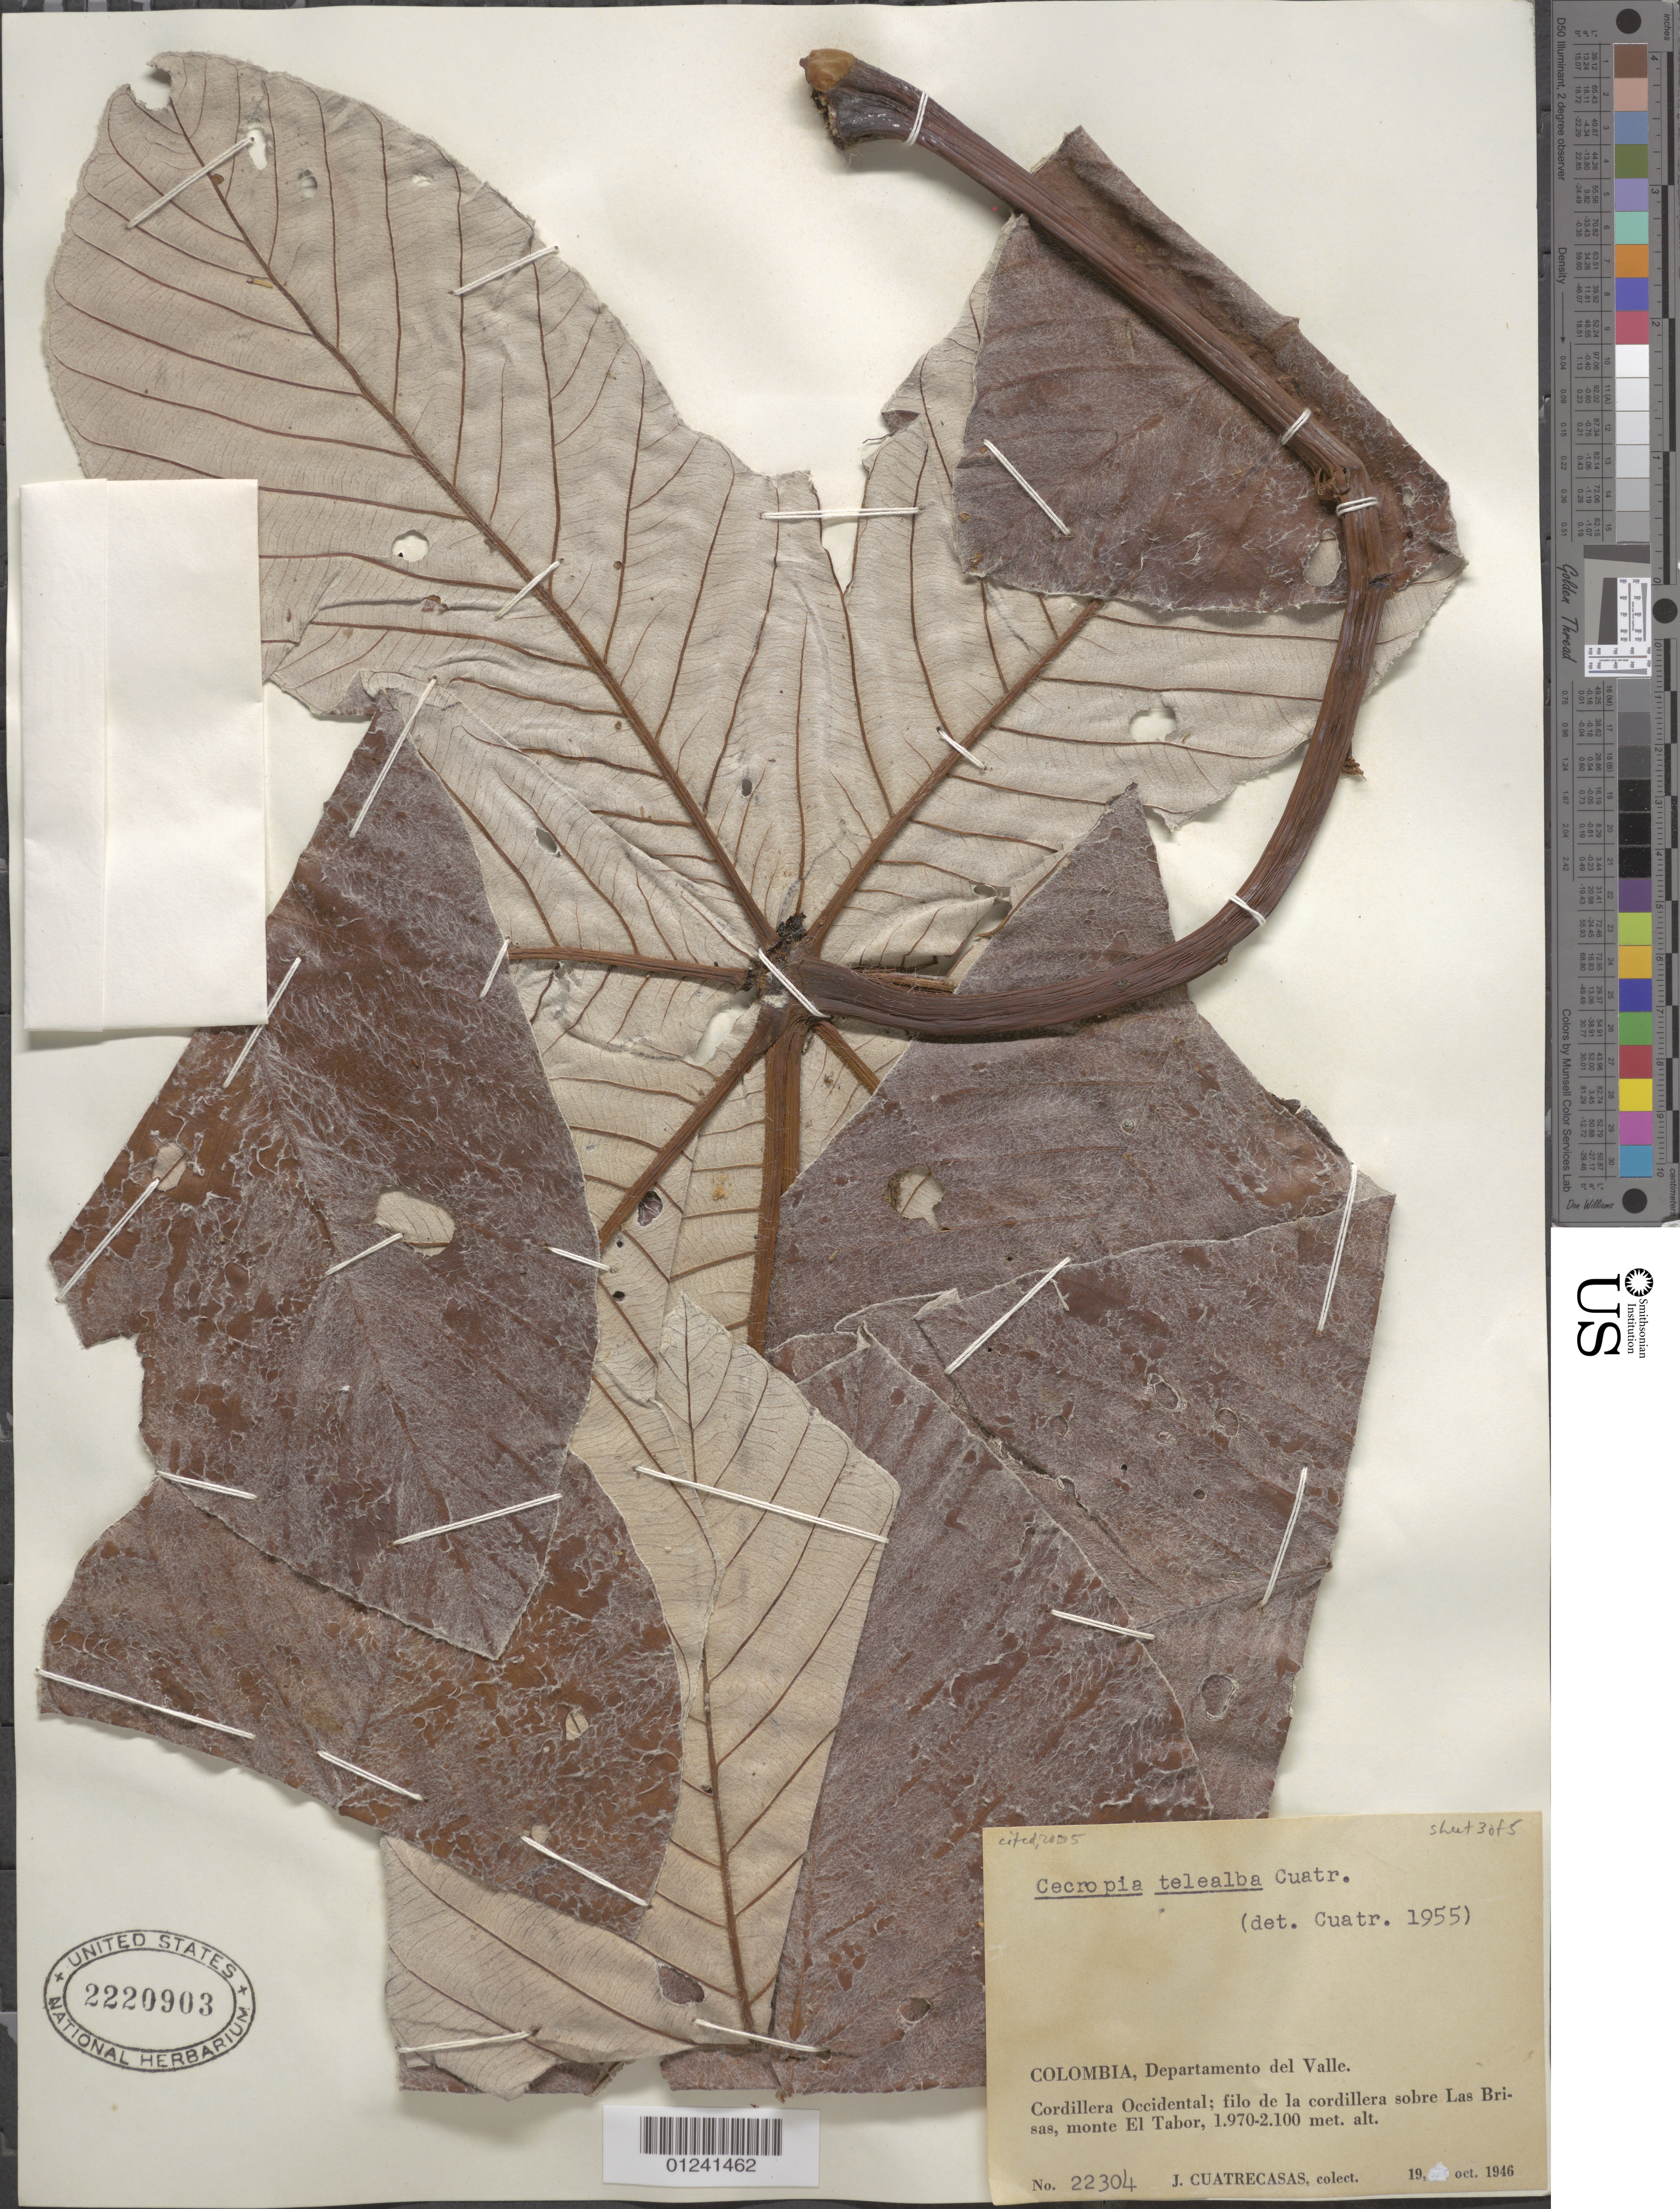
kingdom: Plantae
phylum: Tracheophyta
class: Magnoliopsida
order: Rosales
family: Urticaceae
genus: Cecropia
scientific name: Cecropia telealba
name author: Cuatrec.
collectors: J. Cuatrecasas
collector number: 22304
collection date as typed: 19 Oct 1946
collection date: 1946-10-19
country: Colombia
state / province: Valle del Cauca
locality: Cordillera Occidental, filo de la cordillera sobre Las Brisas, Monte El Tabor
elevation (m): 1970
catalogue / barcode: US 2220903